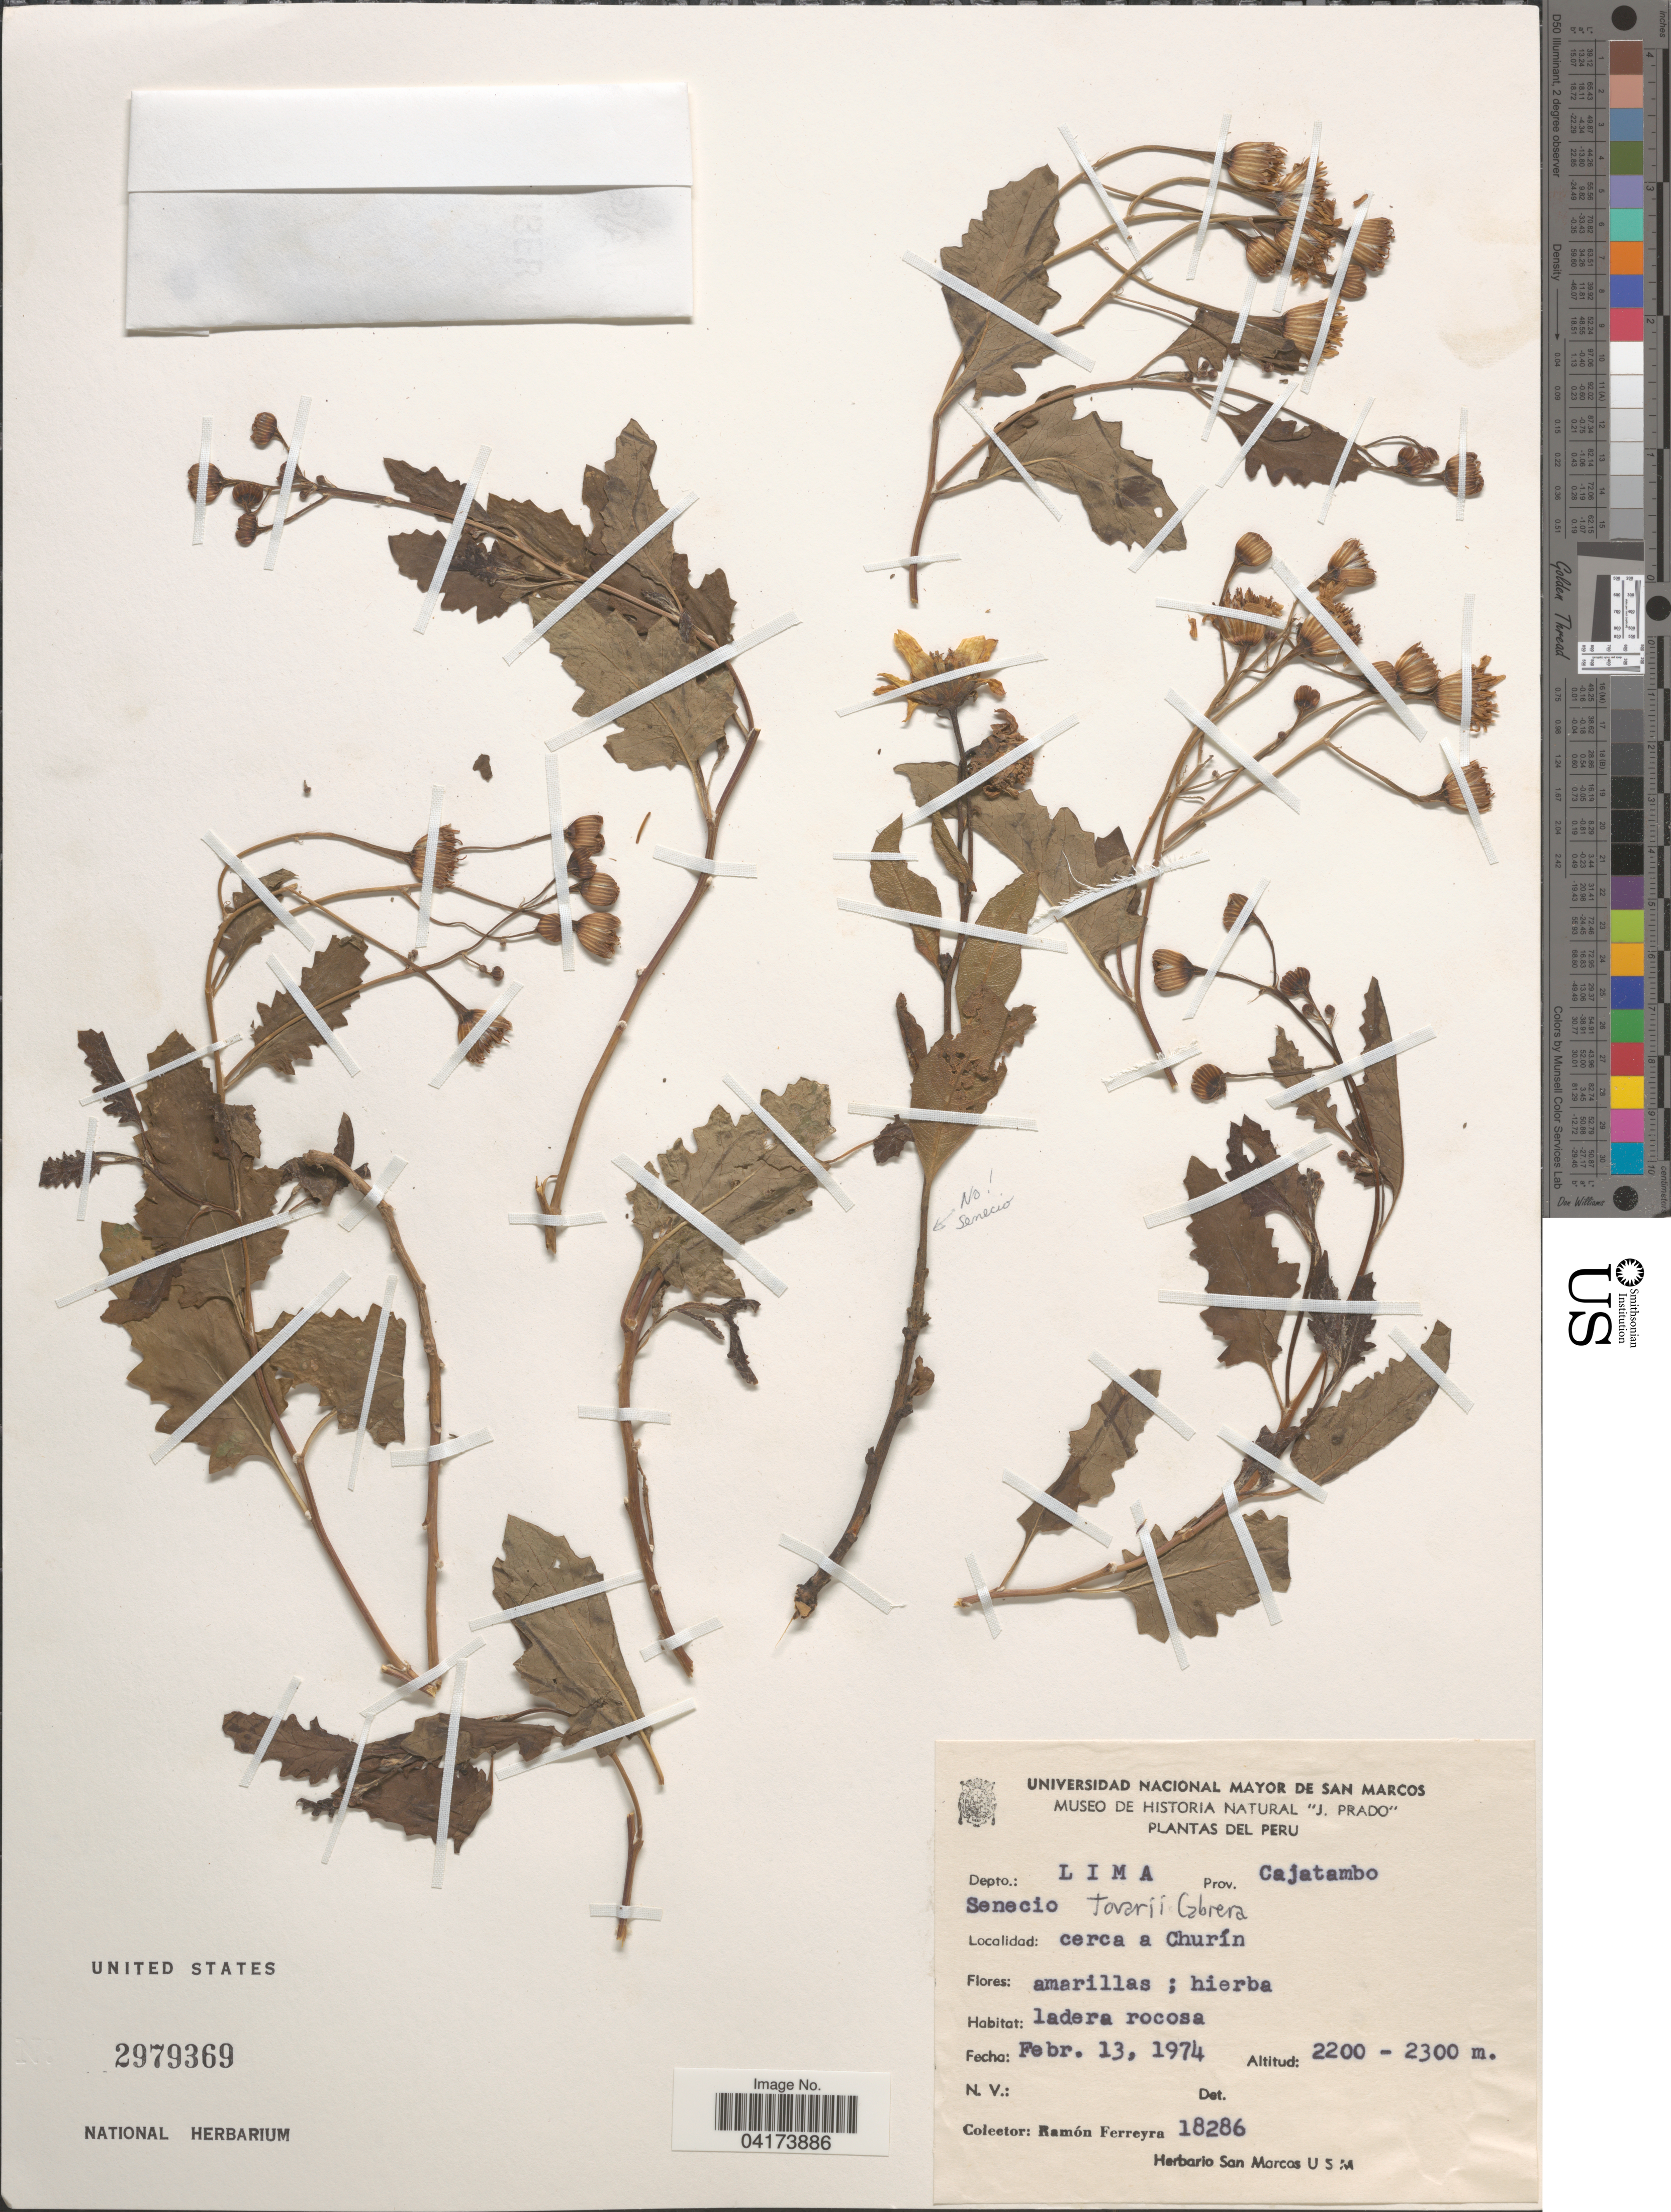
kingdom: Plantae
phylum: Tracheophyta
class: Magnoliopsida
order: Asterales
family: Asteraceae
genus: Senecio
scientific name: Senecio tovari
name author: Cabrera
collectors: R. A. Ferreyra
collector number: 18286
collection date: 1974-02-13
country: Peru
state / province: Lima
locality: Depto.: Lima. Prov. Cajatambo. Cerca a Churín.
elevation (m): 2200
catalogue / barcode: US 2979369